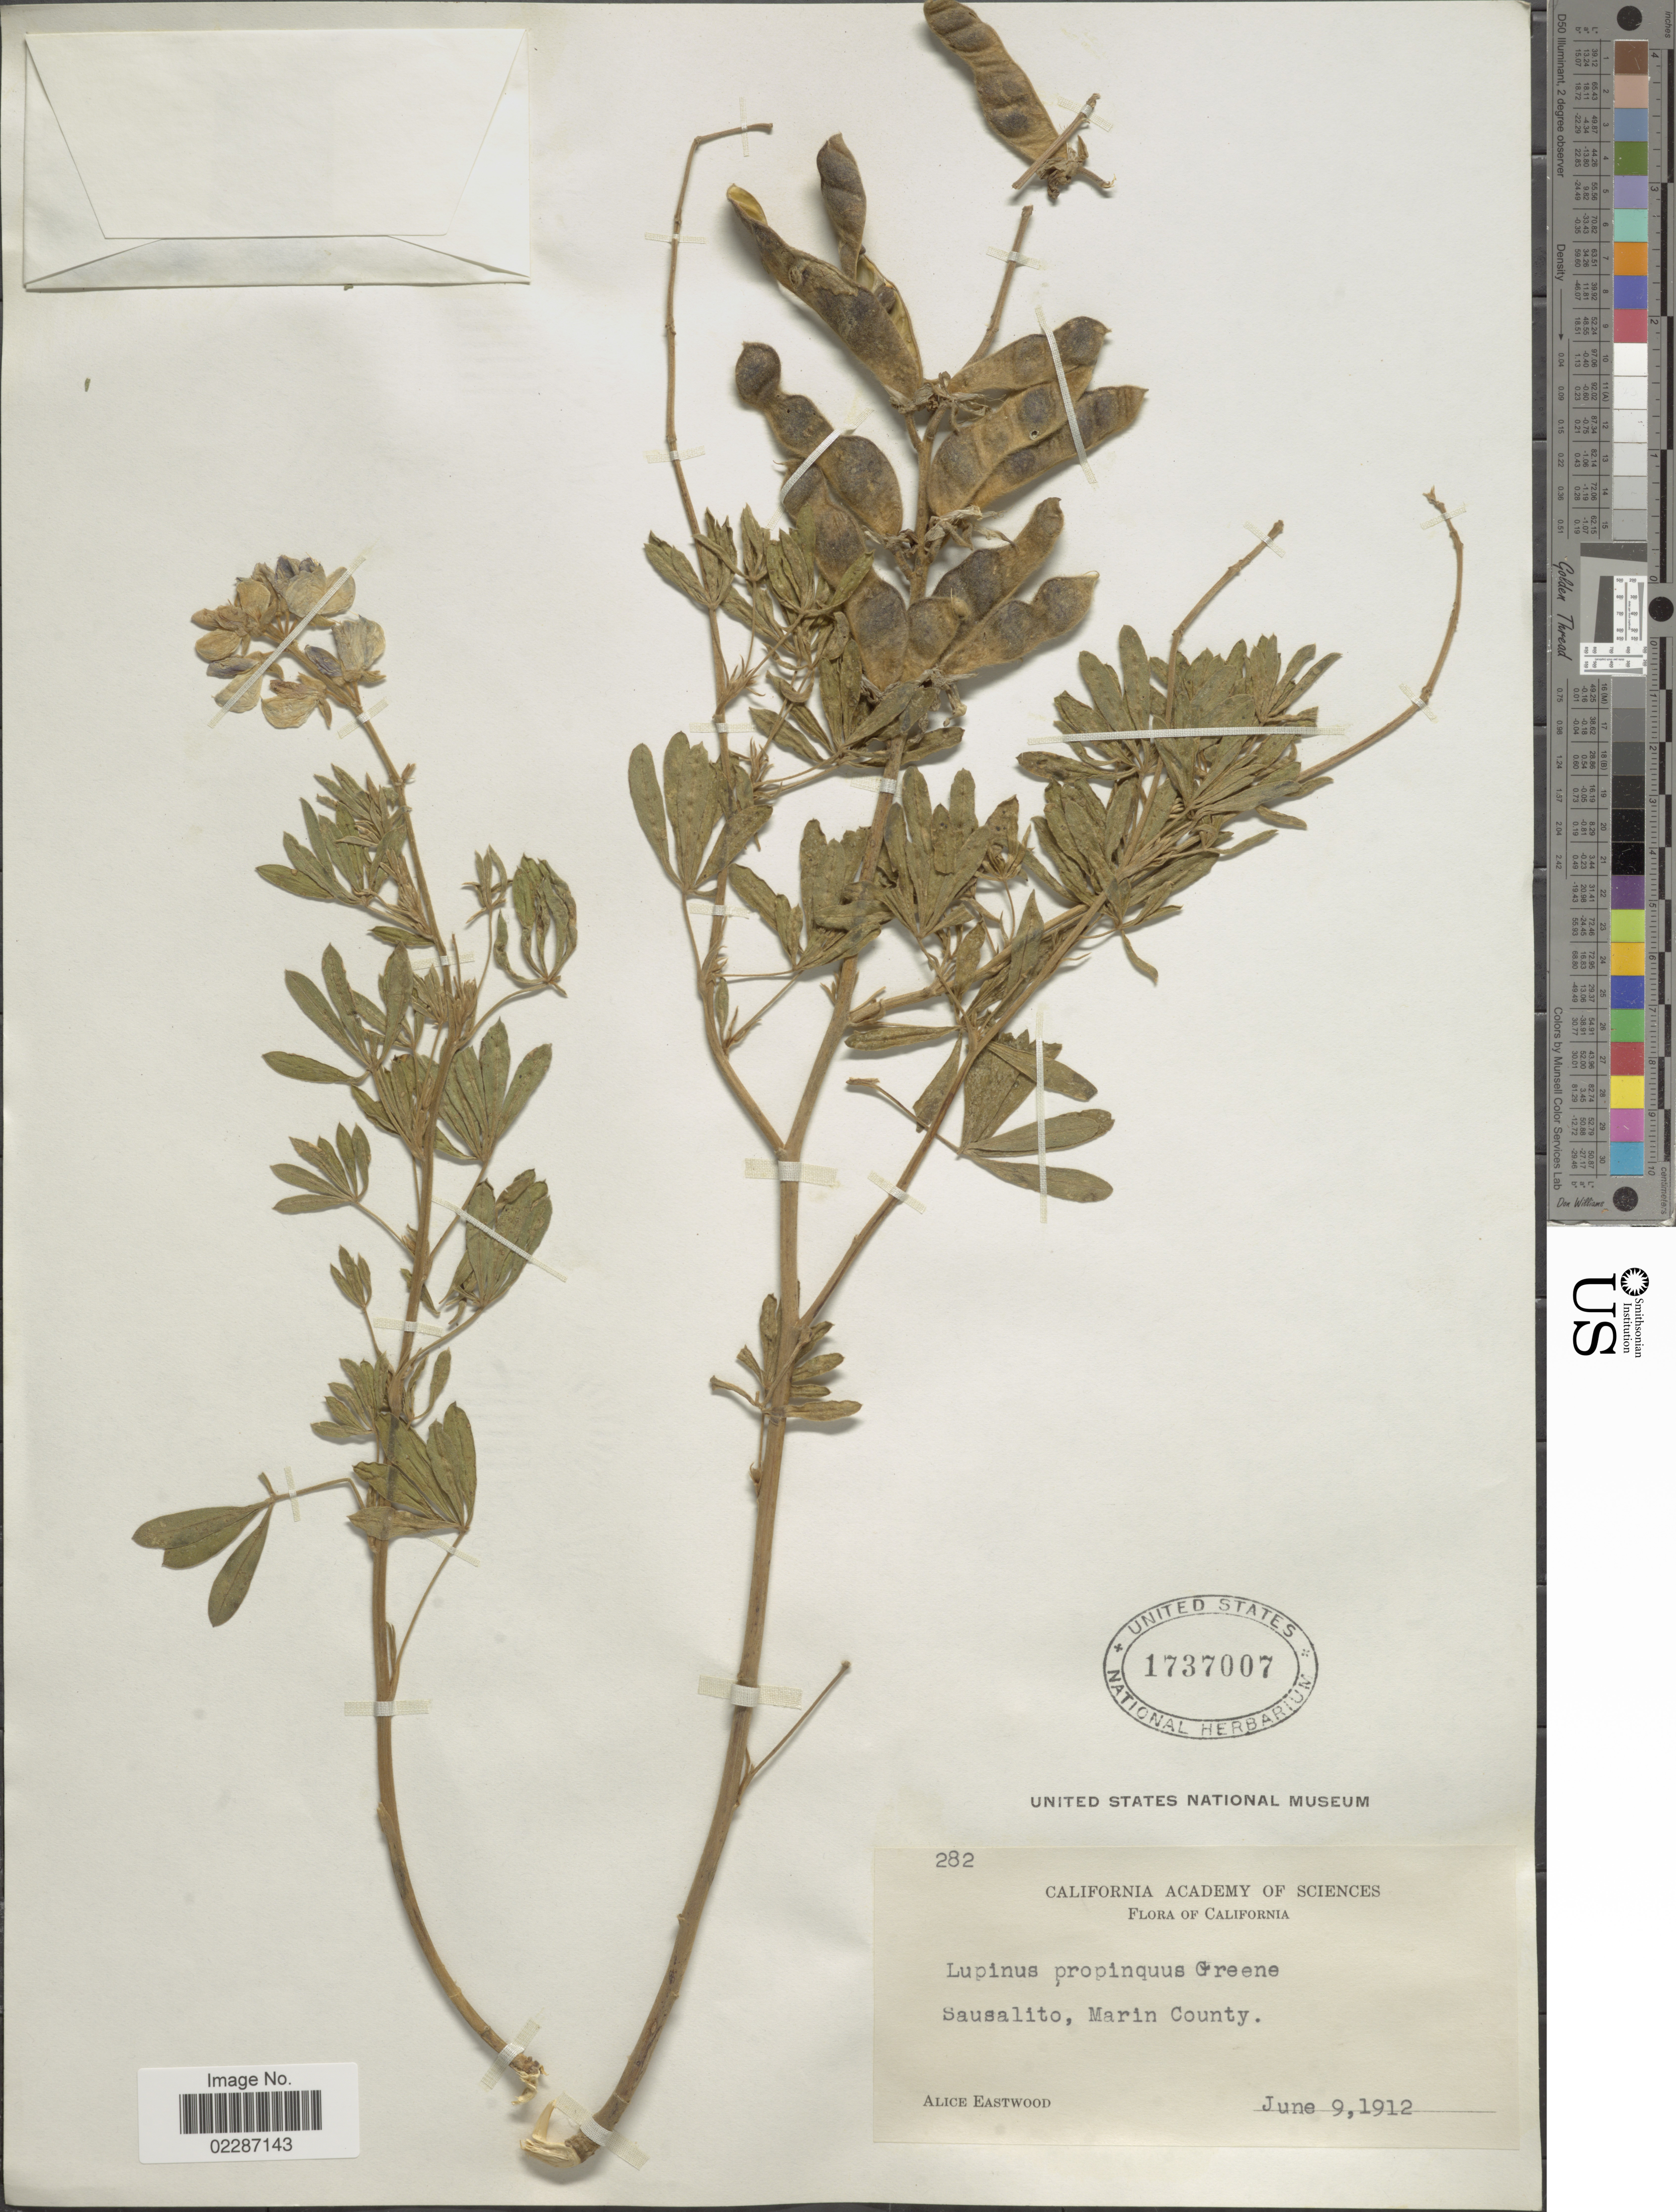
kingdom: Plantae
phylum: Tracheophyta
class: Magnoliopsida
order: Fabales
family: Fabaceae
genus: Lupinus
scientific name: Lupinus propinquus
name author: Greene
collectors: A. Eastwood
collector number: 282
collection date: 1912-06-09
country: United States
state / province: California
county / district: Marin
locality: Sausalito, Marin County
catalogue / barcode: US 1737007